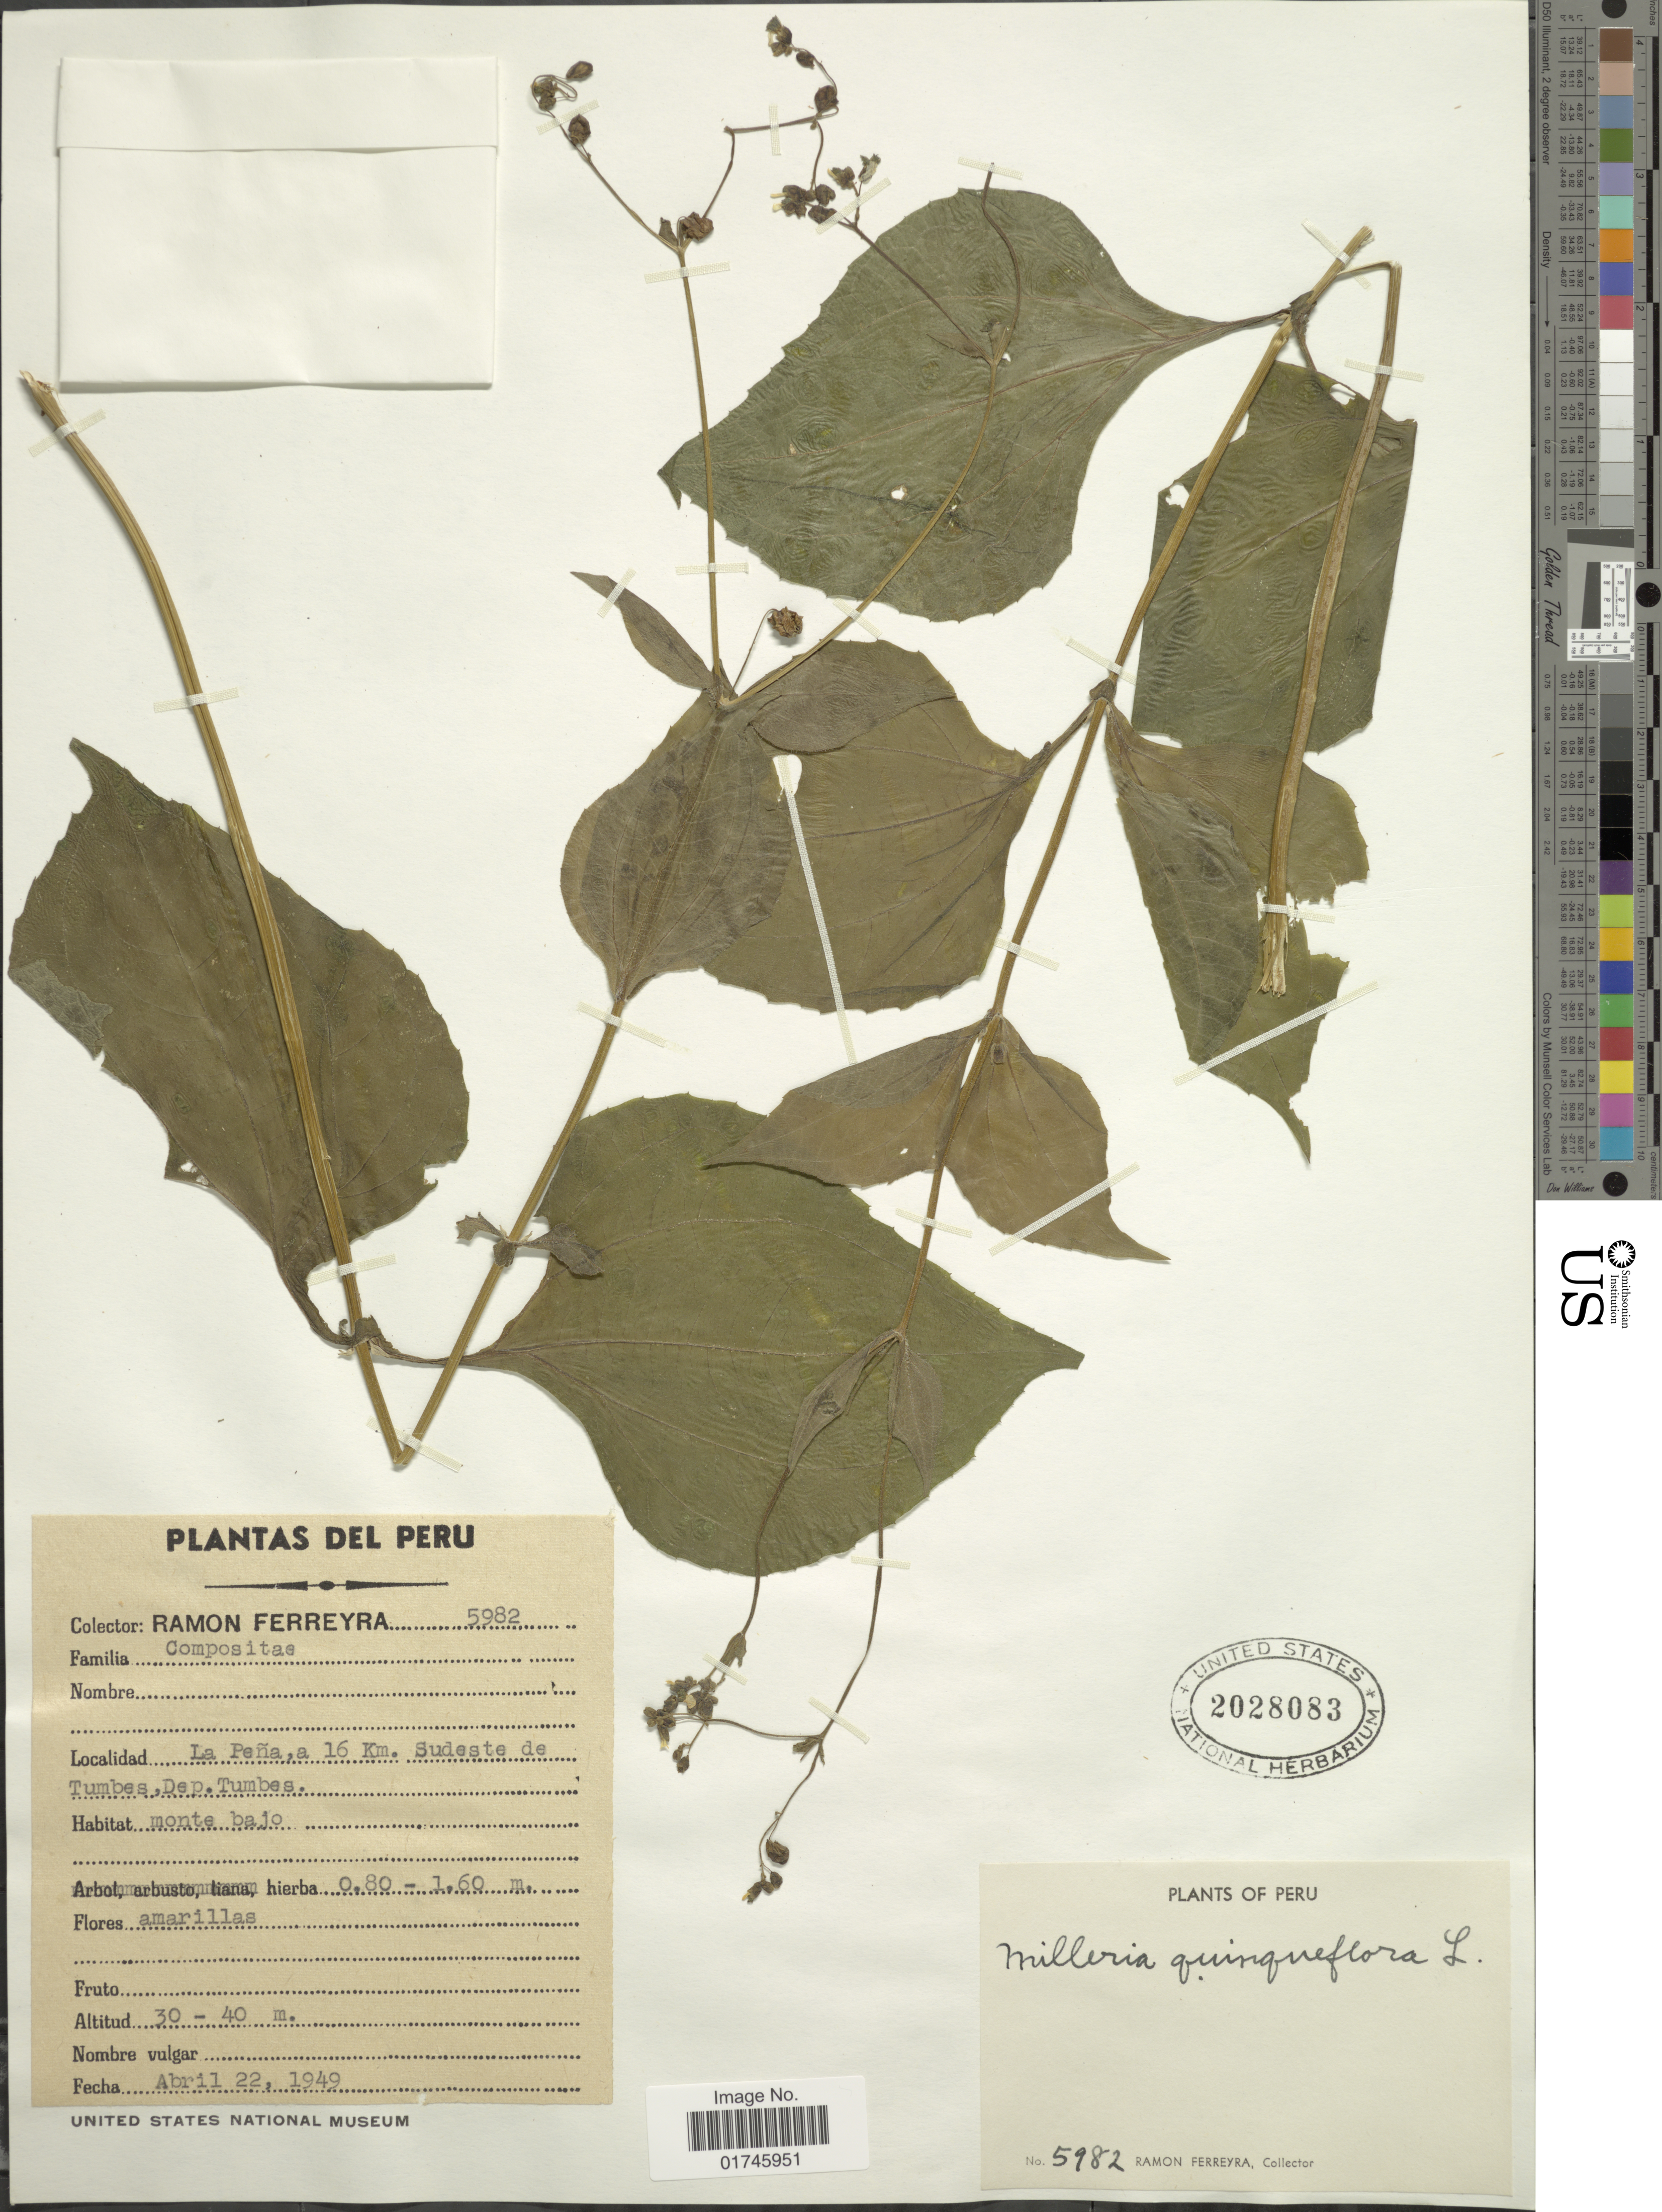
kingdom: Plantae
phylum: Tracheophyta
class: Magnoliopsida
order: Asterales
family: Asteraceae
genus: Milleria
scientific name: Milleria quinqueflora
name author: L.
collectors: R. A. Ferreyra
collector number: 5982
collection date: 1949-04-22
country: Peru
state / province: Tumbes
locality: La Pena, a 16 Km. Sudeste de Tumbes, Dep. Tumbes.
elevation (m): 30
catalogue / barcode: US 2028083